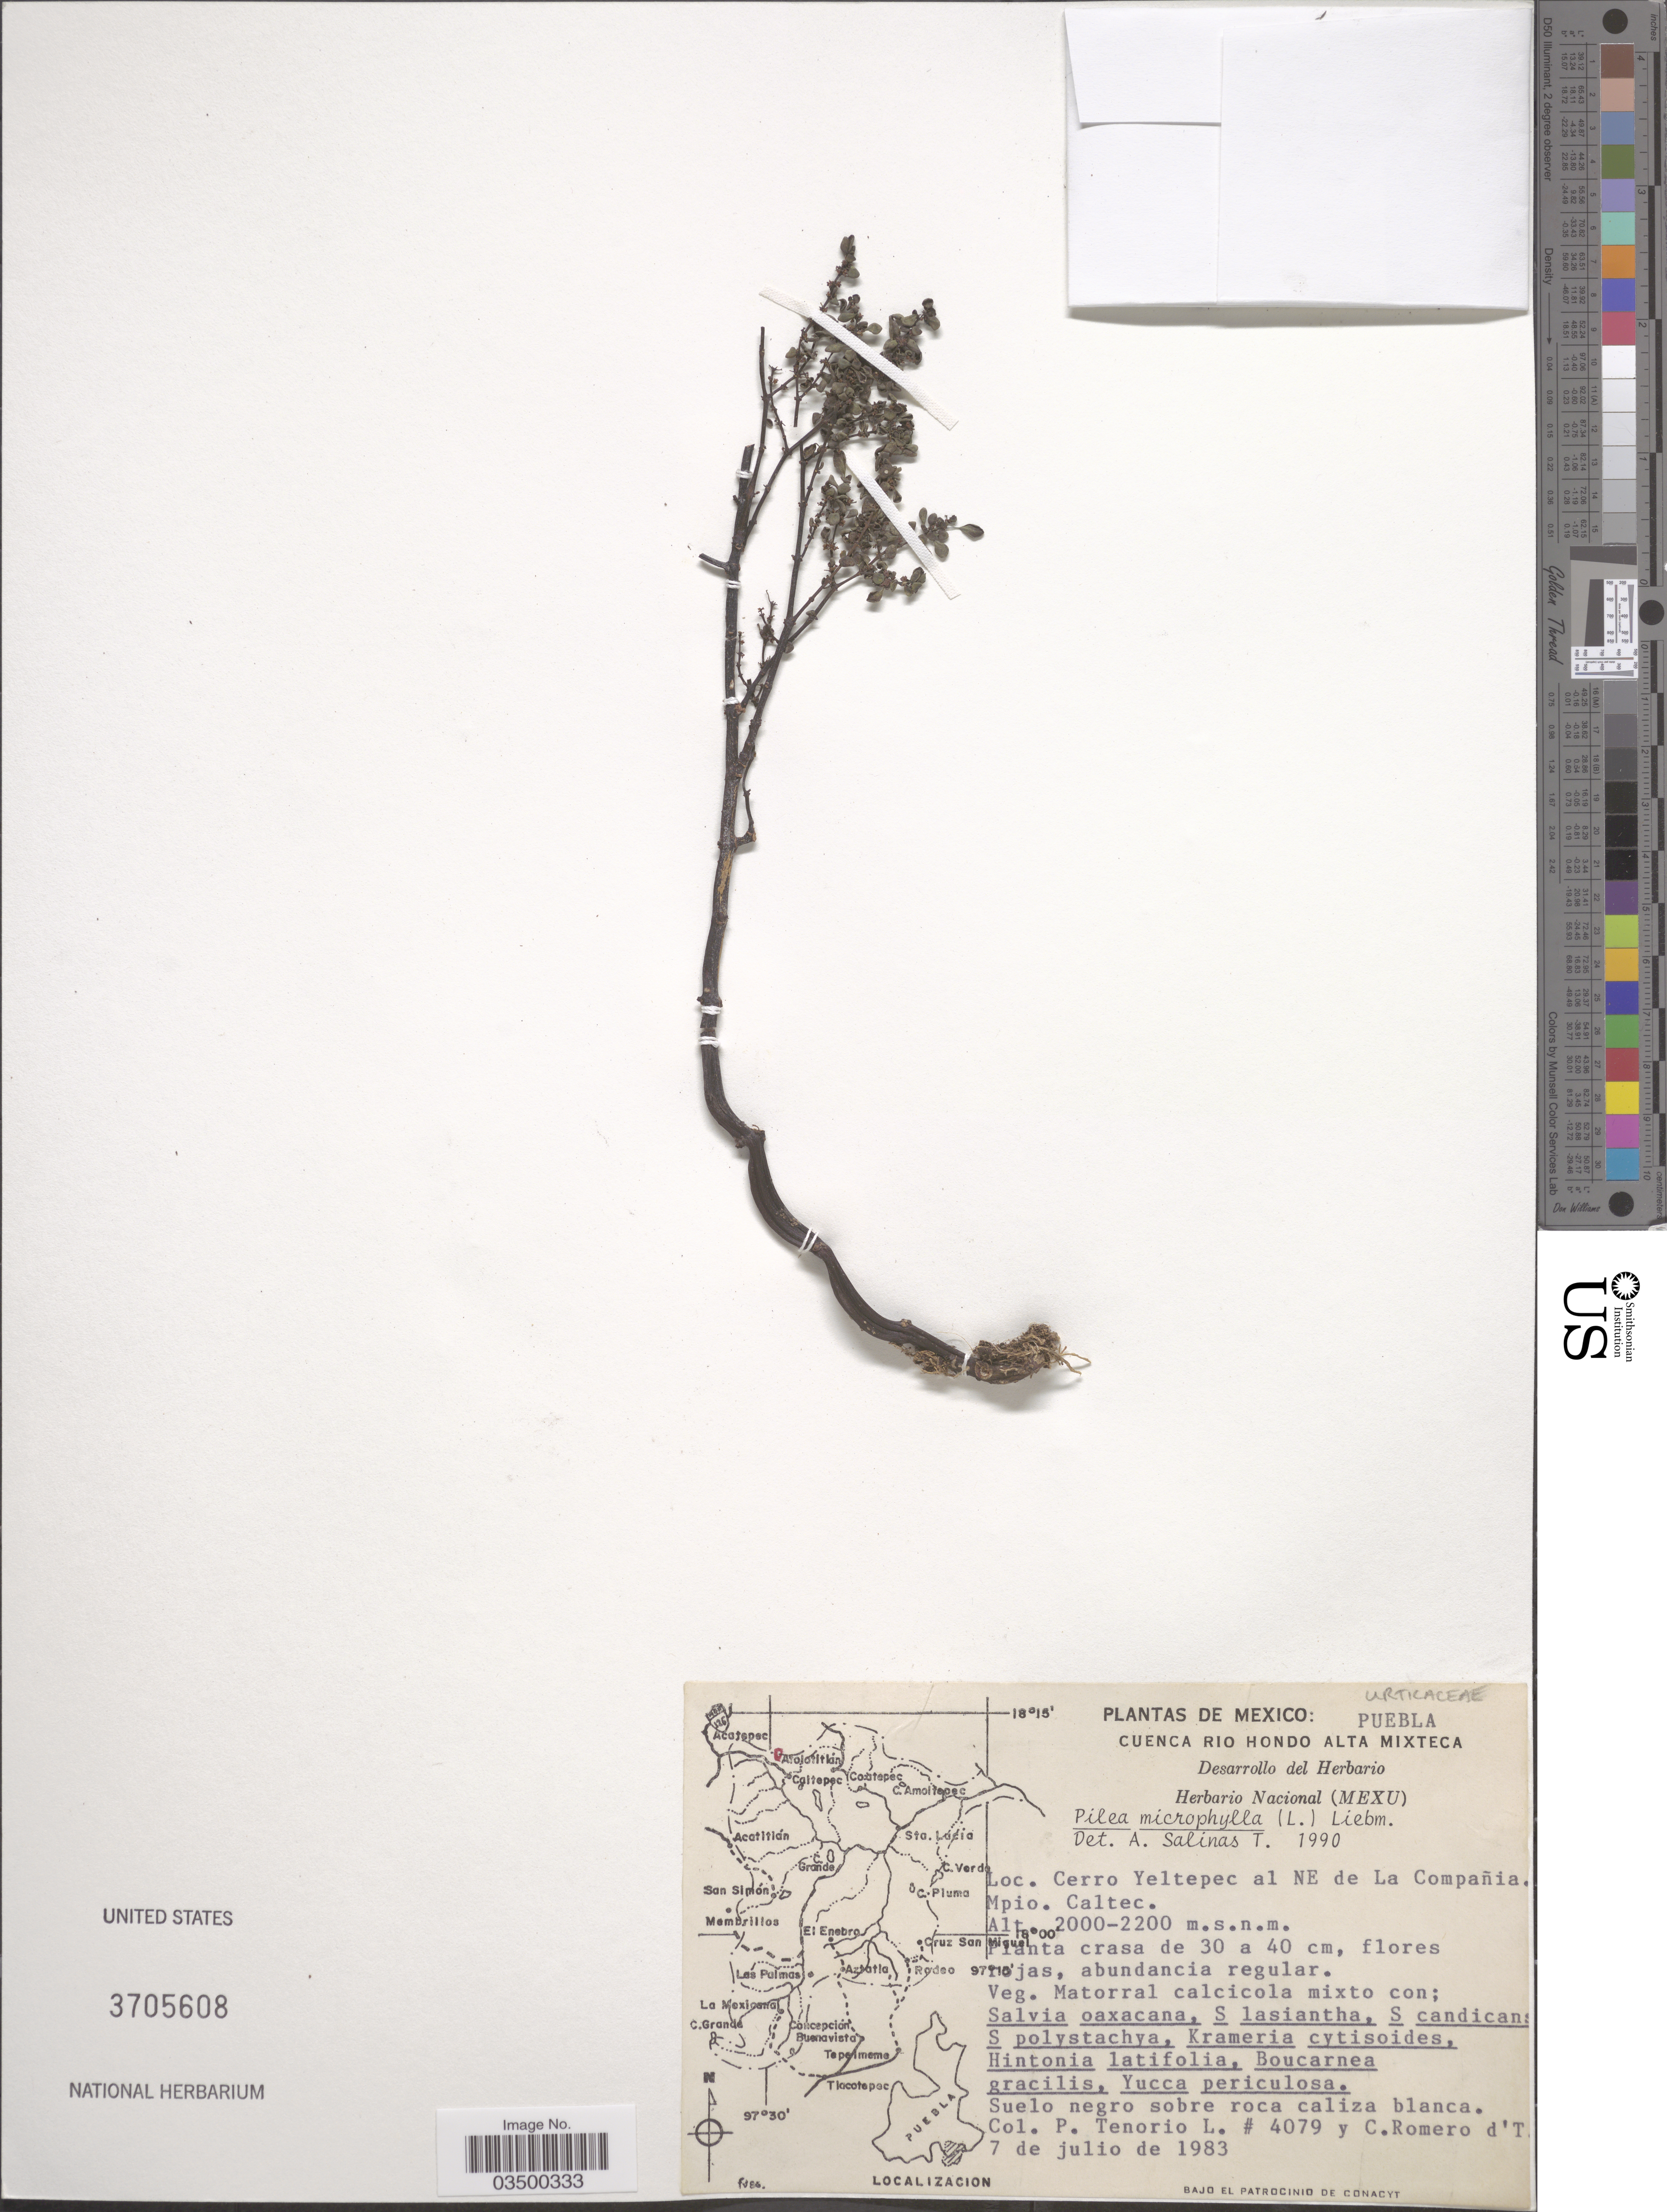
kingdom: Plantae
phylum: Tracheophyta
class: Magnoliopsida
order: Rosales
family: Urticaceae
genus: Pilea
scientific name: Pilea microphylla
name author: (L.) Liebm.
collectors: P. Tenorio L. & C. Romero de T.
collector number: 4079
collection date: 1983-07-07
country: Mexico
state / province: Puebla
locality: Cuenca Rio Hondo Alta Mixteca. Cerro Yeltepec al NE de la Compañia. Mpio. Caltec.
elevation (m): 2000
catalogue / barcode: US 3705608